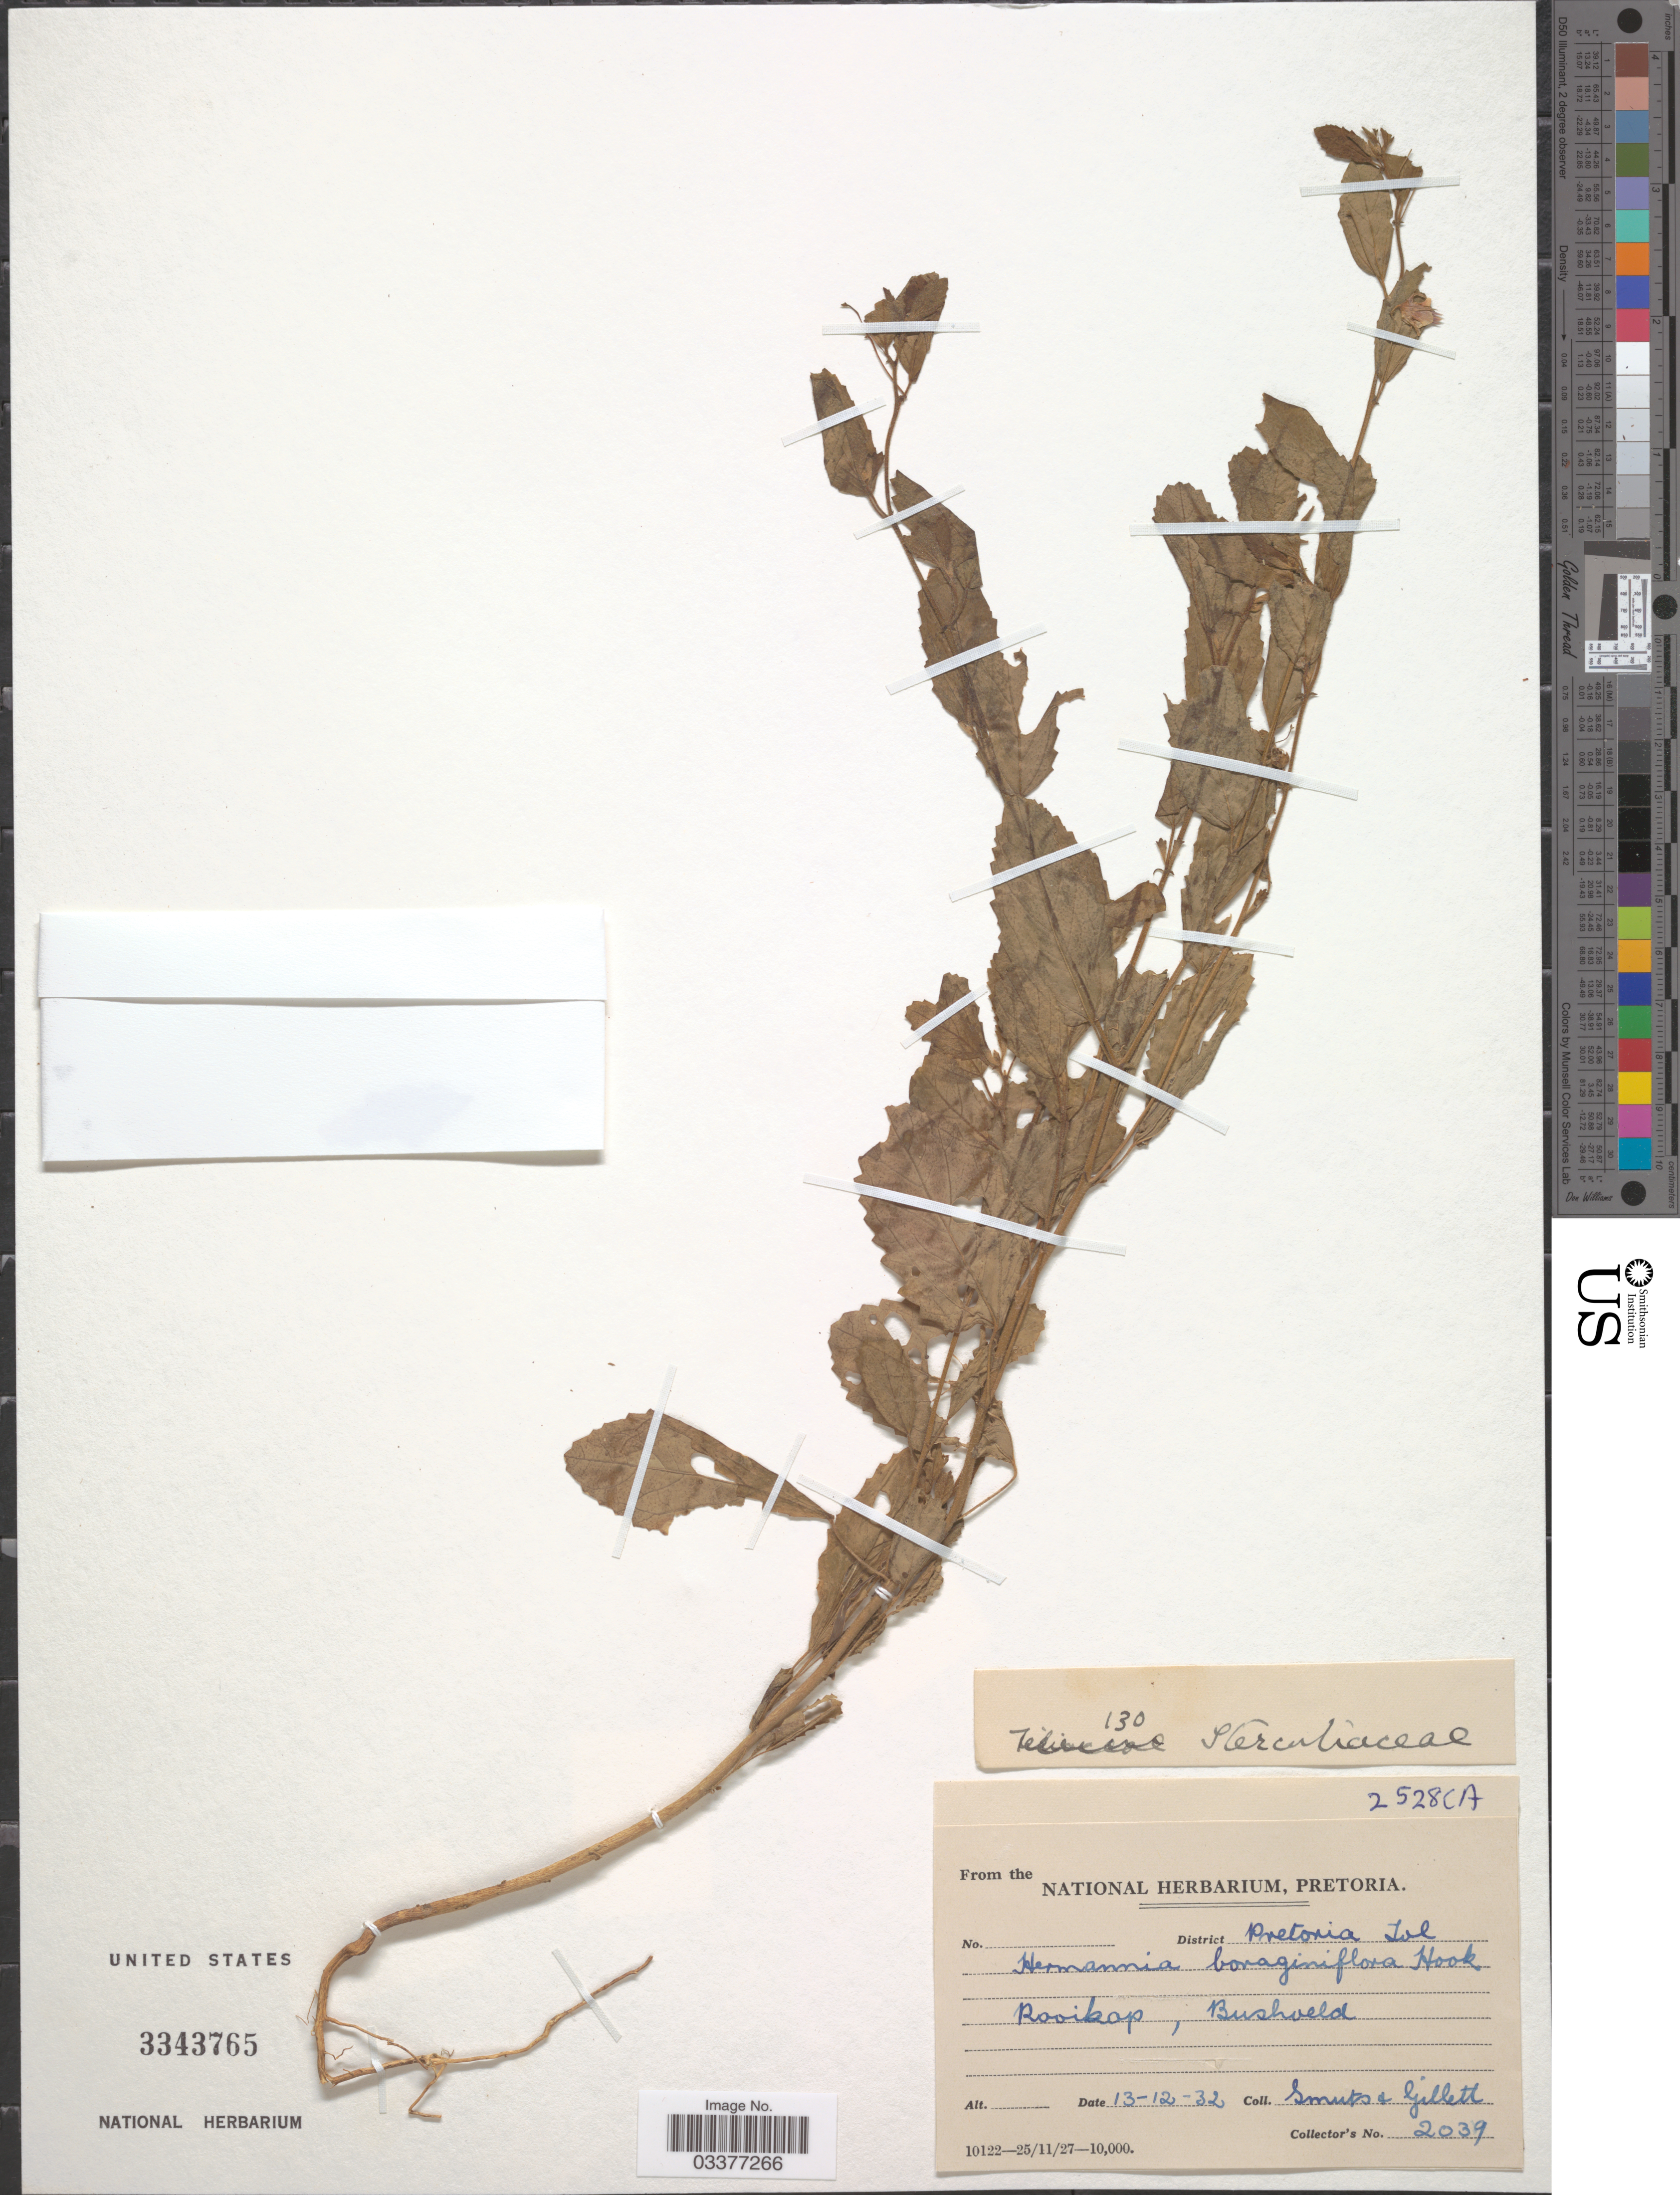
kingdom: Plantae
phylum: Tracheophyta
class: Magnoliopsida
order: Malvales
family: Malvaceae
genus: Hermannia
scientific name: Hermannia boraginiflora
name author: Hook.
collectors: Smuts & Gillett, --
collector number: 2039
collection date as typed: Transcribed d/m/y: 13/12/32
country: South Africa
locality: District Pretoria Tvl. Rooikop, Bushveld.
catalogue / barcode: US 3343765